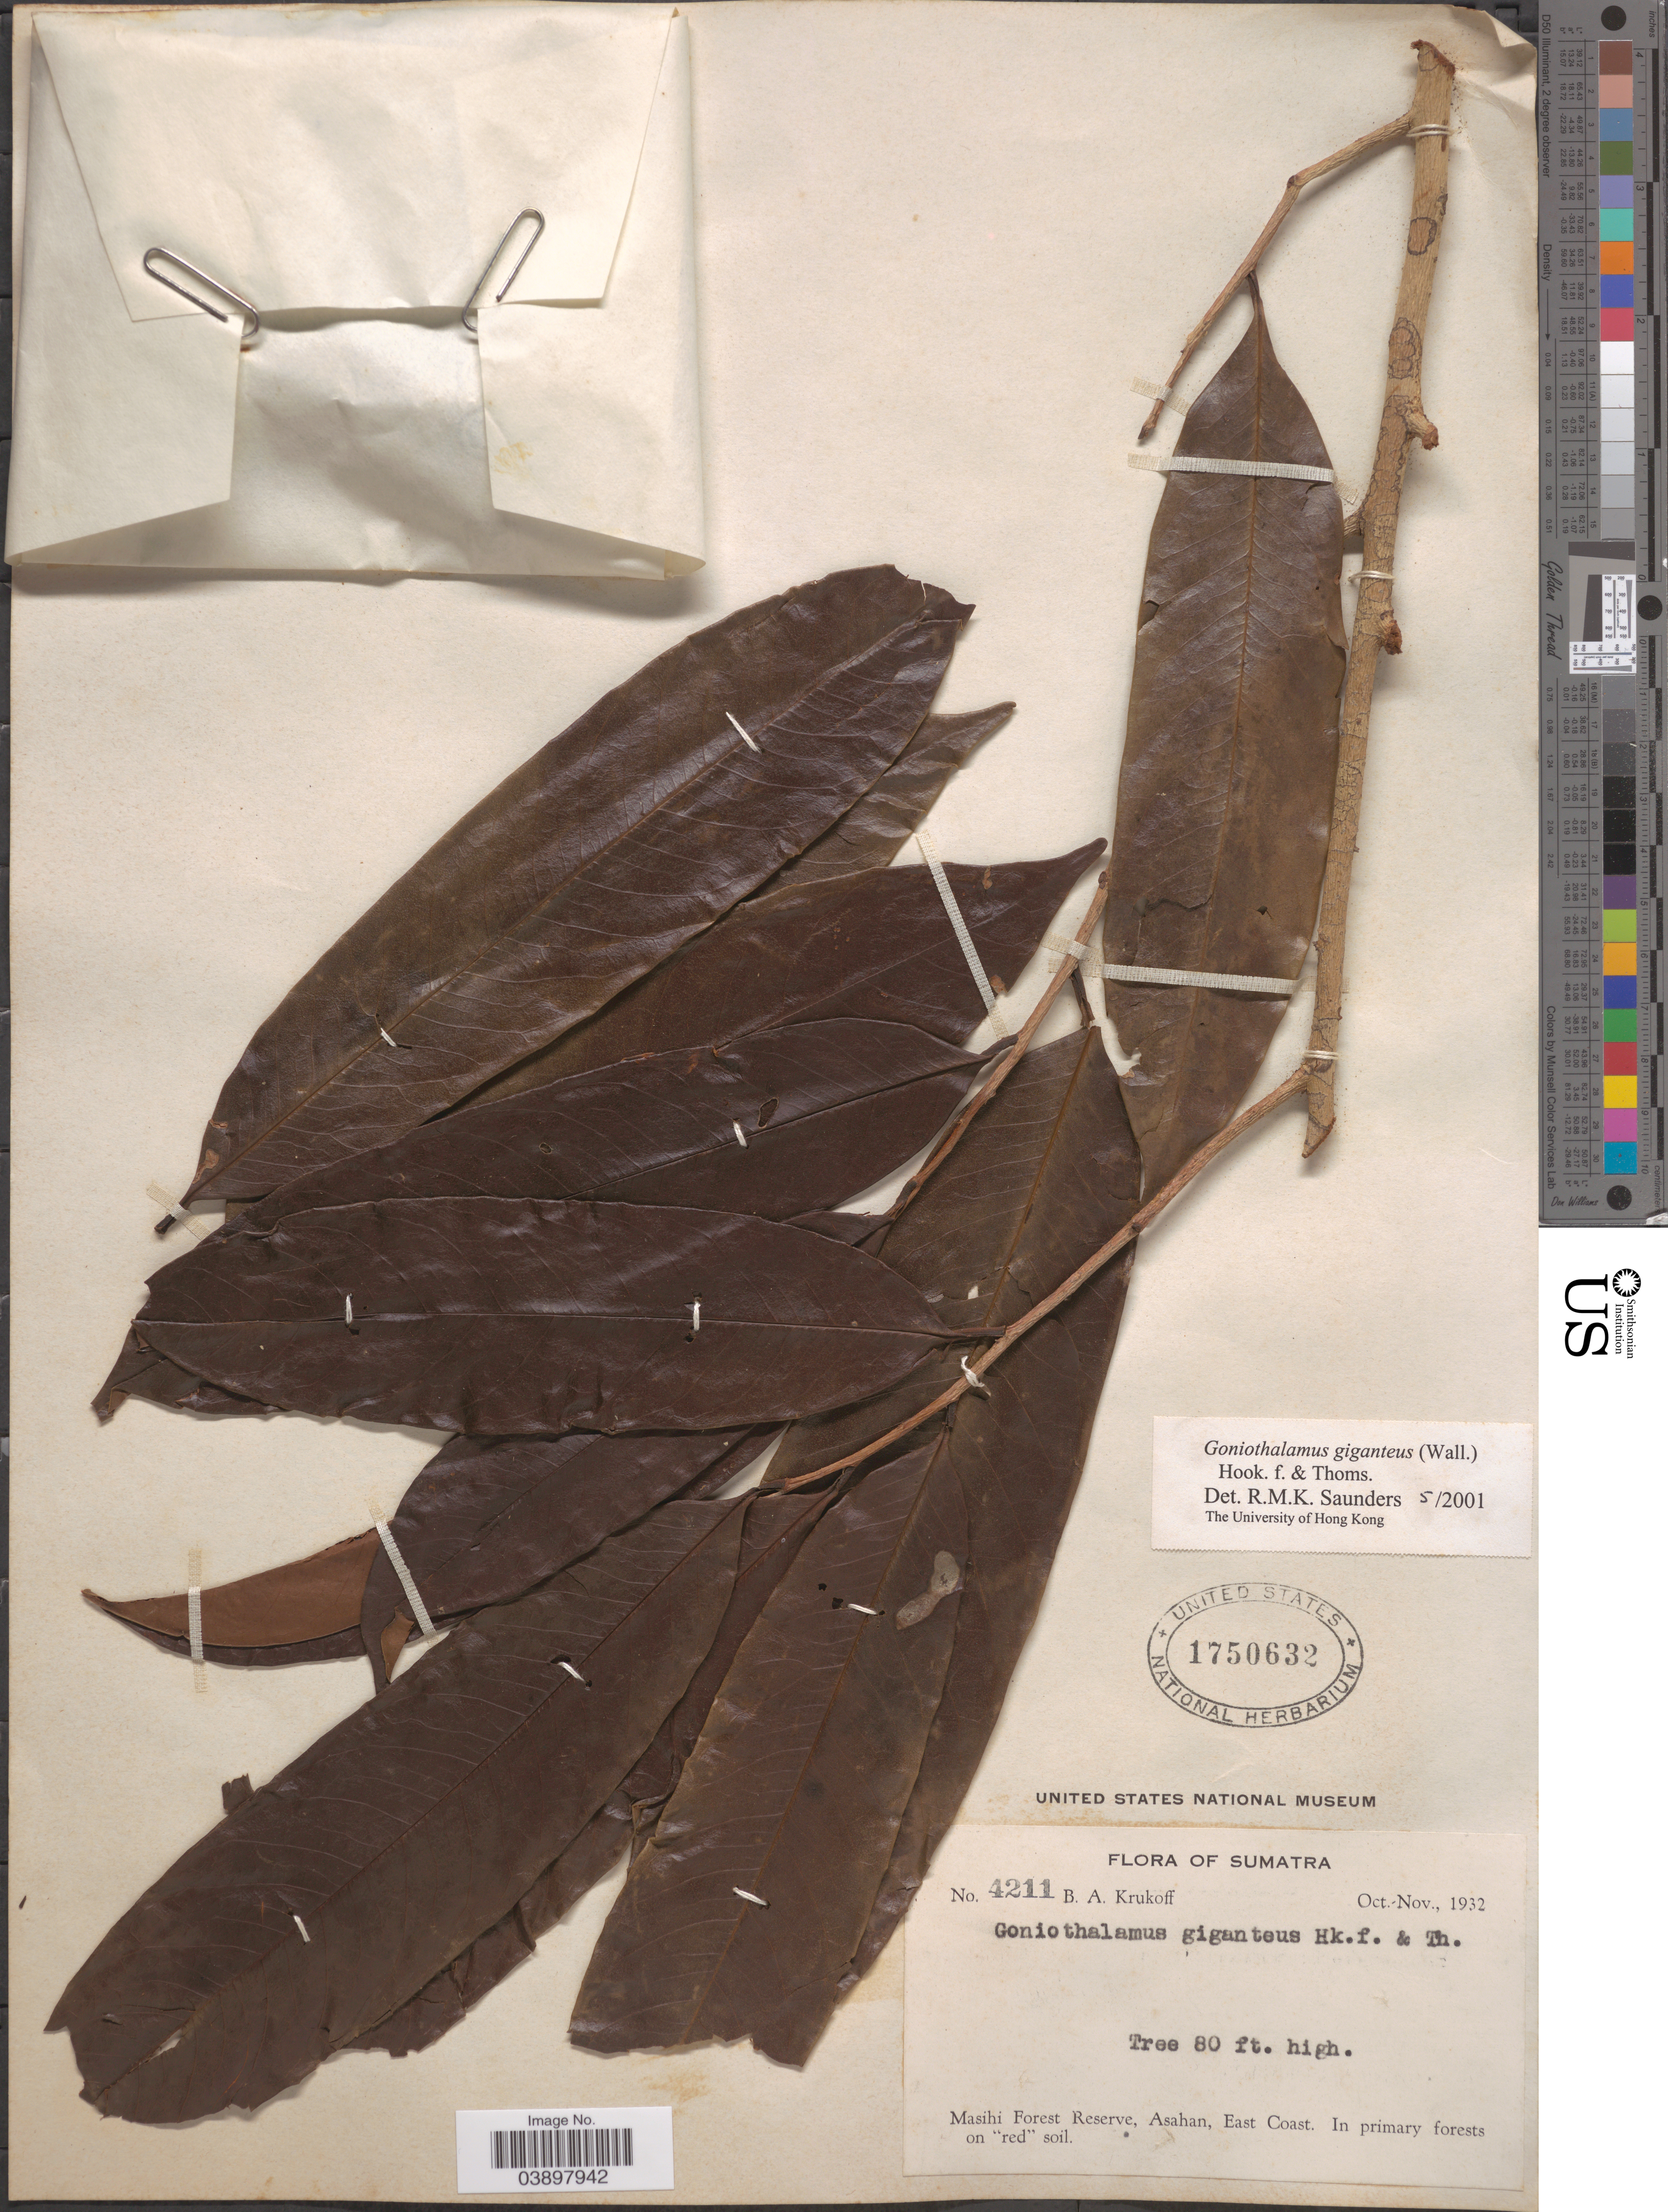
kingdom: Plantae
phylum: Tracheophyta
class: Magnoliopsida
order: Magnoliales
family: Annonaceae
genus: Goniothalamus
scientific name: Goniothalamus giganteus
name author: Hook. f. & Thoms.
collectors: B. A. Krukoff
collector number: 4211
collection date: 1932-10/1932-11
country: Indonesia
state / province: Sumatra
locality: Masihi Forest Reserve, Asahan, East Coast.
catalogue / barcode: US 1750632